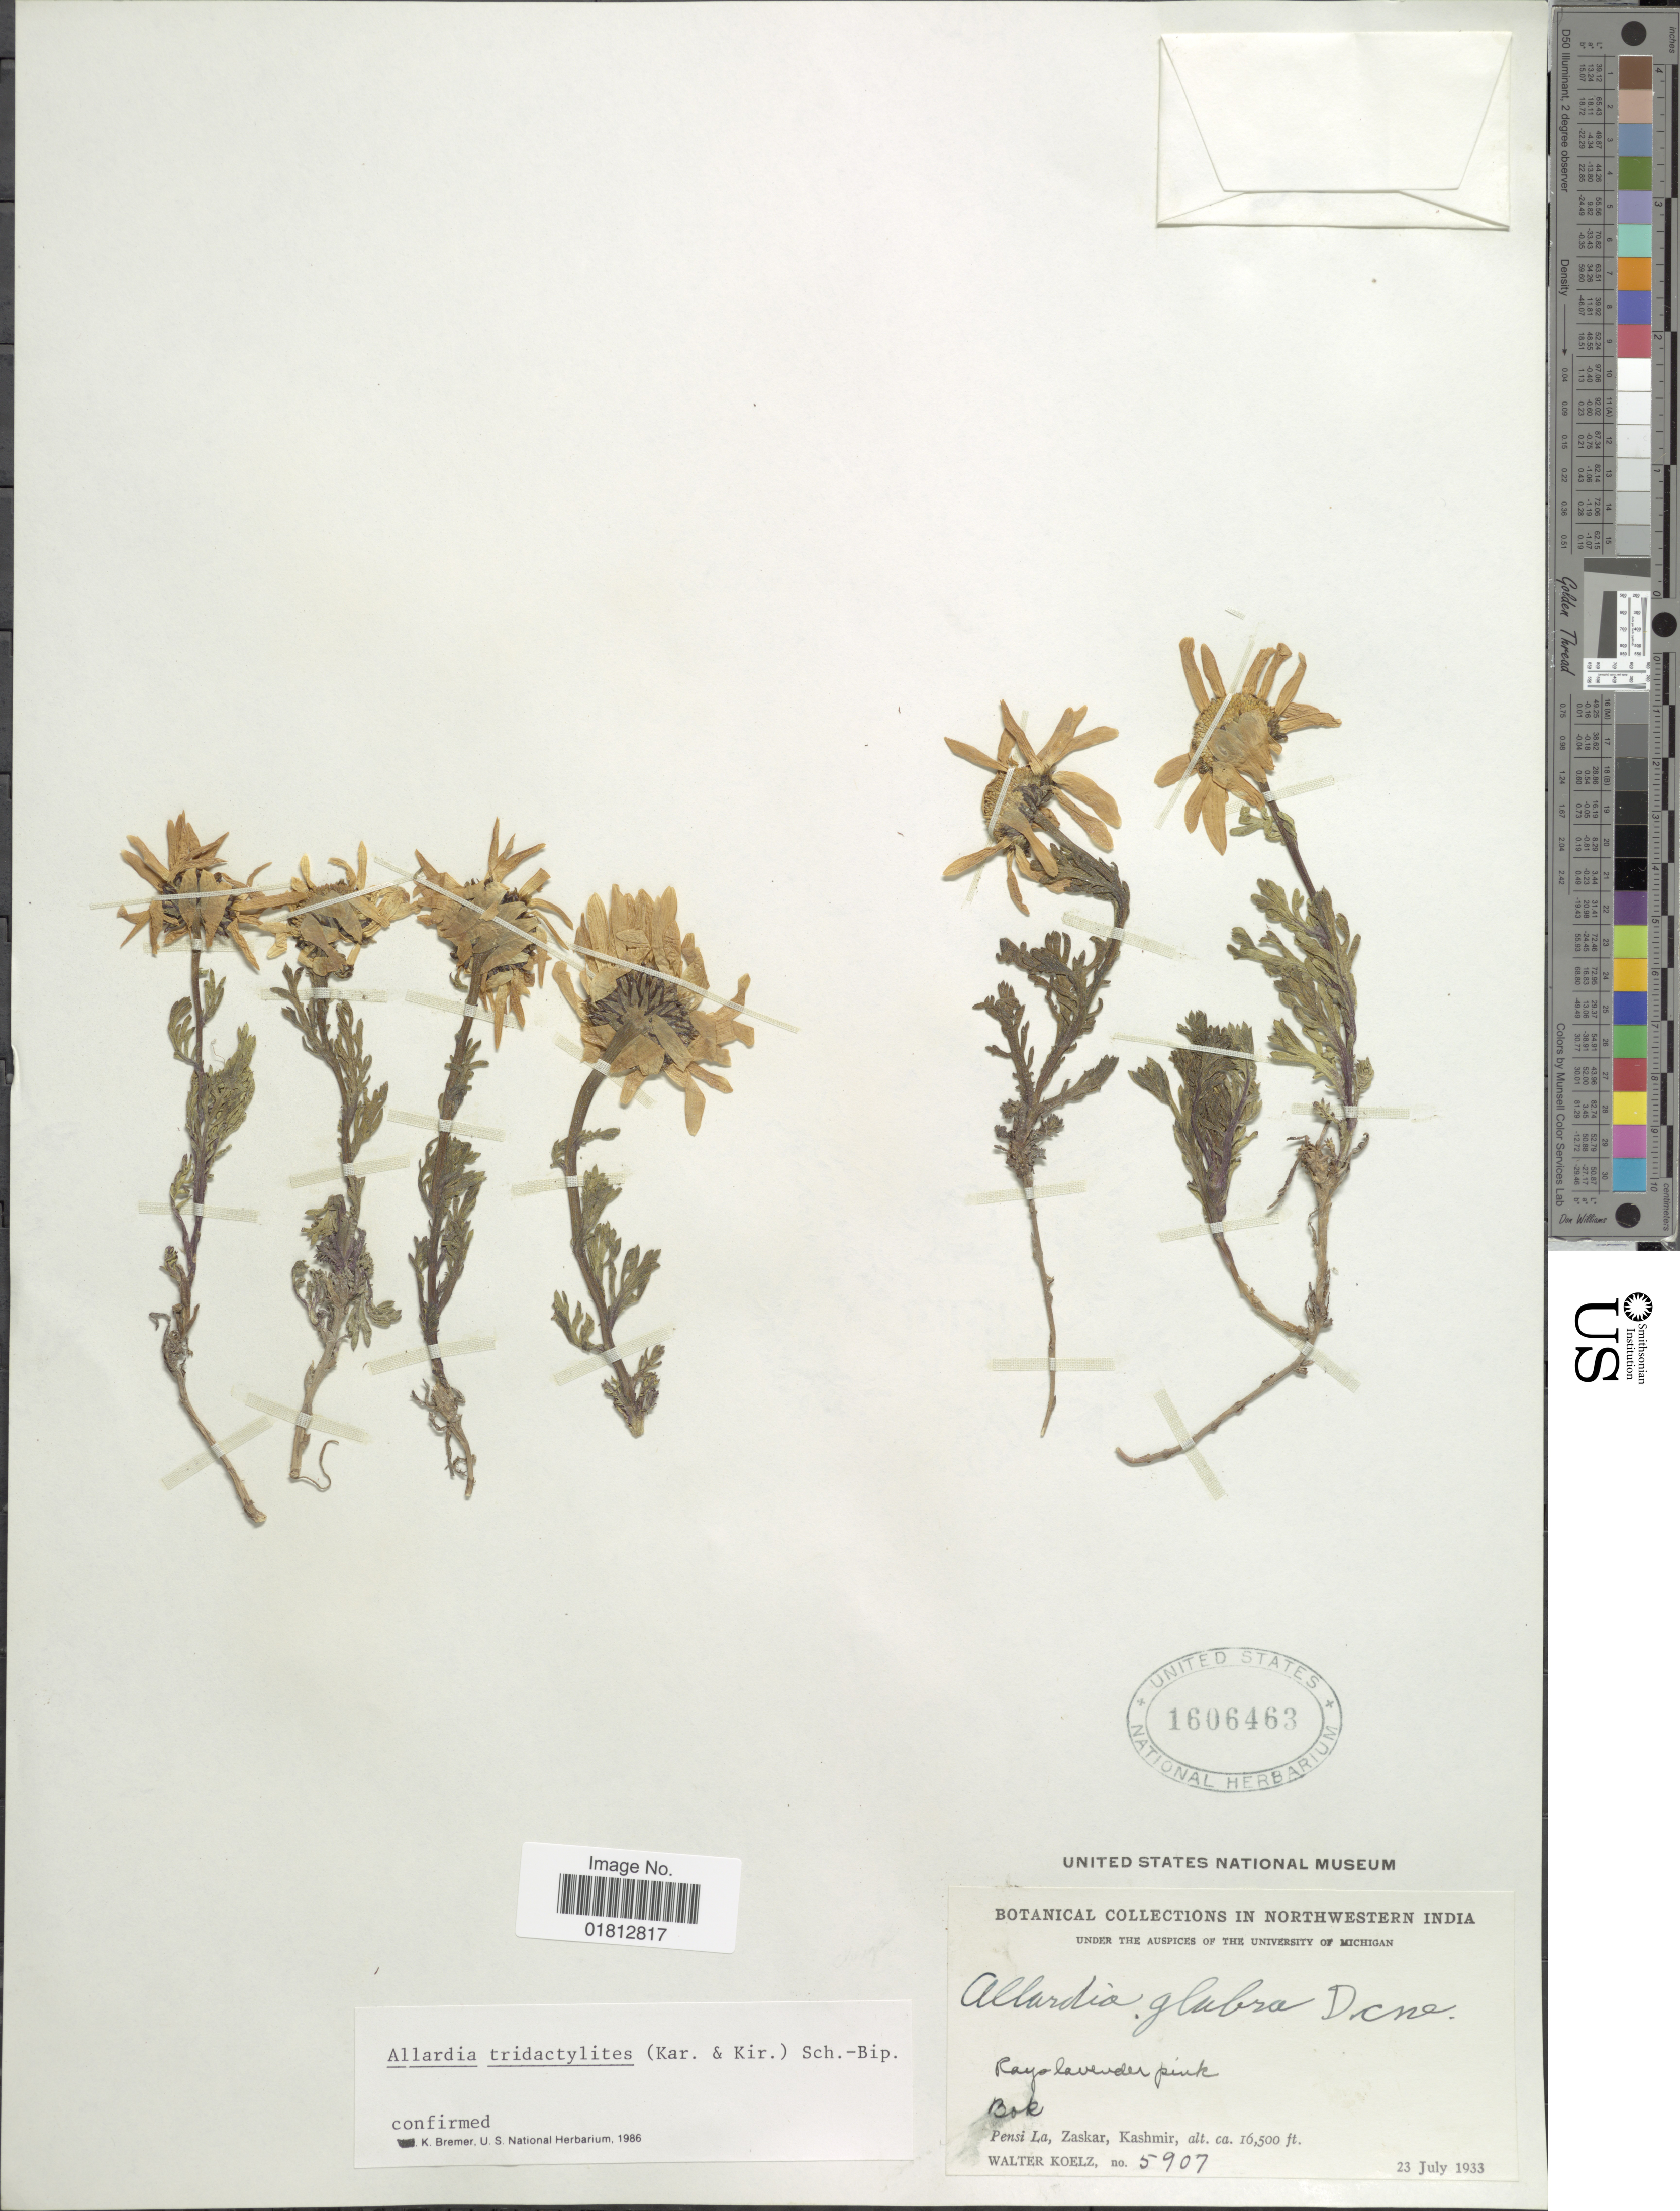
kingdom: Plantae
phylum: Tracheophyta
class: Magnoliopsida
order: Asterales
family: Asteraceae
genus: Allardia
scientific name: Allardia tridactylites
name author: (Kar. & Kir.) Sch. Bip.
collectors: W. N. Koelz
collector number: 5907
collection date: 1933-07-23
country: India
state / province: Jammu and Kashmir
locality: Northwestern India, Bok, Pensi La, Zaskar, Kashmir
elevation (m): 5029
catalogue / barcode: US 1606463